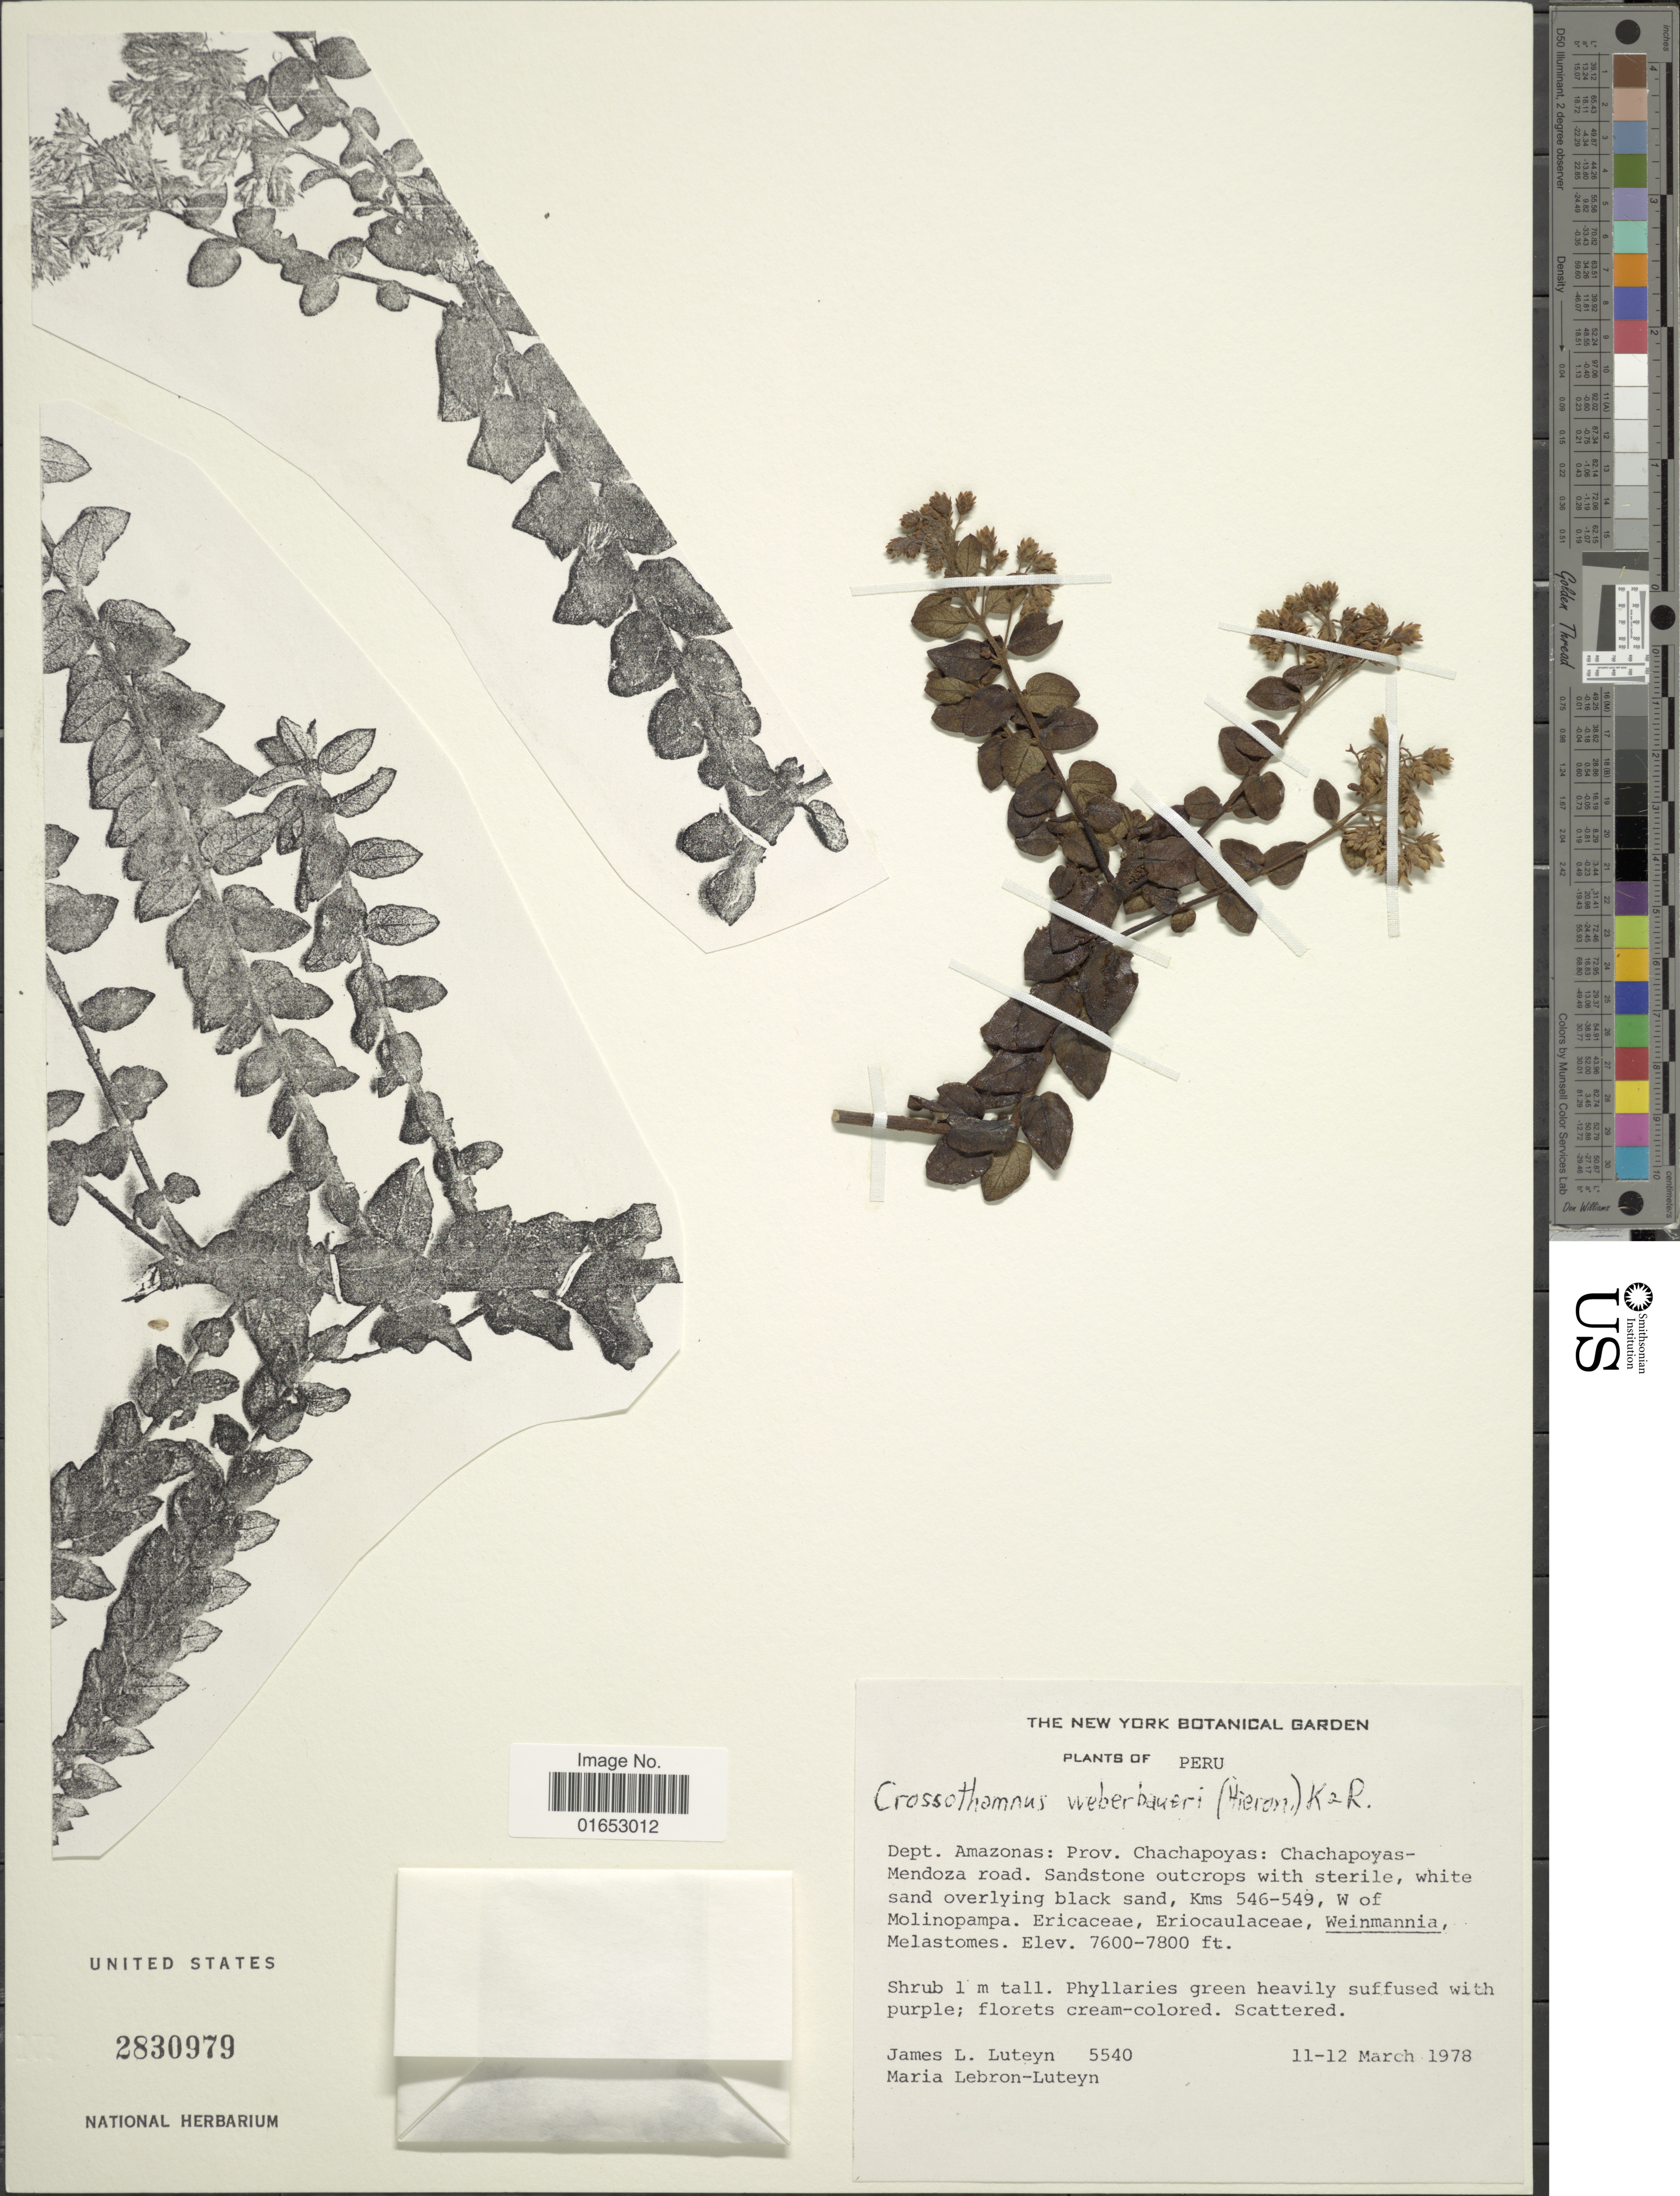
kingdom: Plantae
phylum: Tracheophyta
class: Magnoliopsida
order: Asterales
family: Asteraceae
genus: Crossothamnus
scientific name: Crossothamnus weberbaueri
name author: (Hieron.) R.M. King & H. Rob.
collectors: J. L. Luteyn & M. L. Lebrón-Luteyn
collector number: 5540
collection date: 1978-03-11/1978-03-12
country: Peru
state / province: Amazonas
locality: Prov. Chachapoyas: Chachapoyas - Mendoza road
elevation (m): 2316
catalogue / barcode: US 2830979